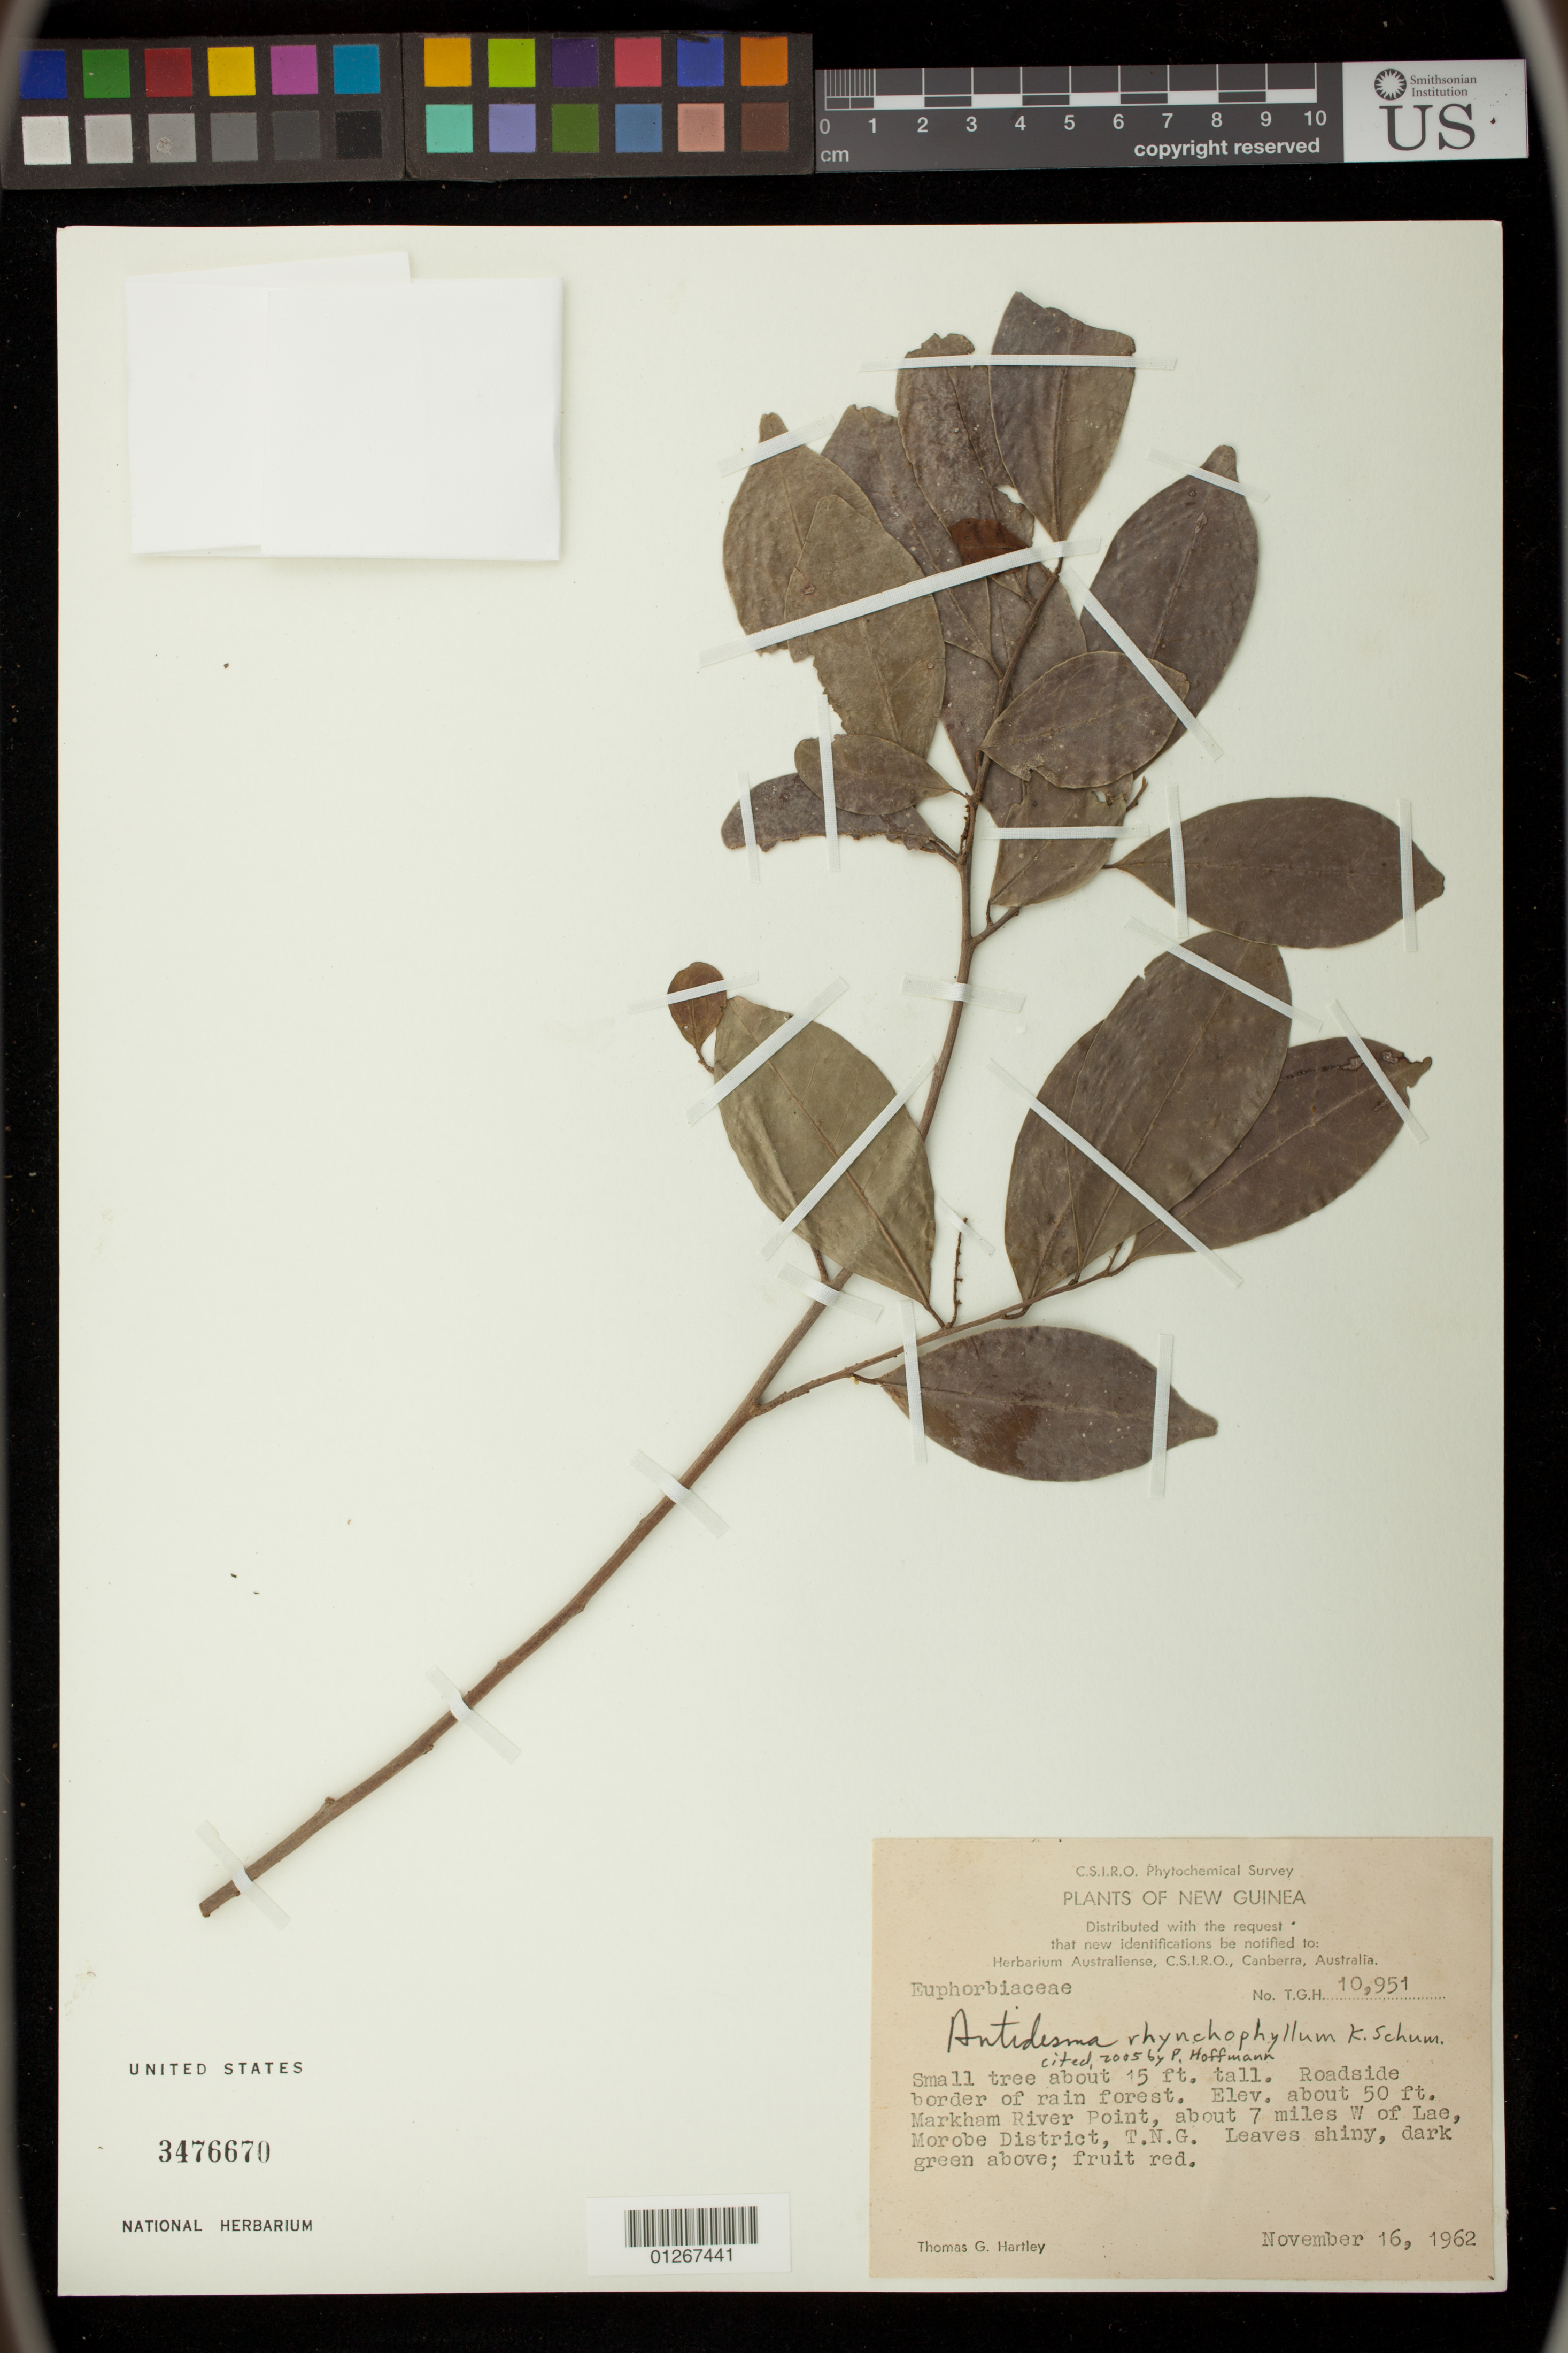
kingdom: Plantae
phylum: Tracheophyta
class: Magnoliopsida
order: Malpighiales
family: Phyllanthaceae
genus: Antidesma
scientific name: Antidesma rhynchophyllum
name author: K. Schum.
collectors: T. G. Hartley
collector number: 10951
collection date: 1962-11-16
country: Papua New Guinea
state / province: Morobe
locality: Markham River Point, about 7 miles W of Lae, T.N.G.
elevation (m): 15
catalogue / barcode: US 3476670